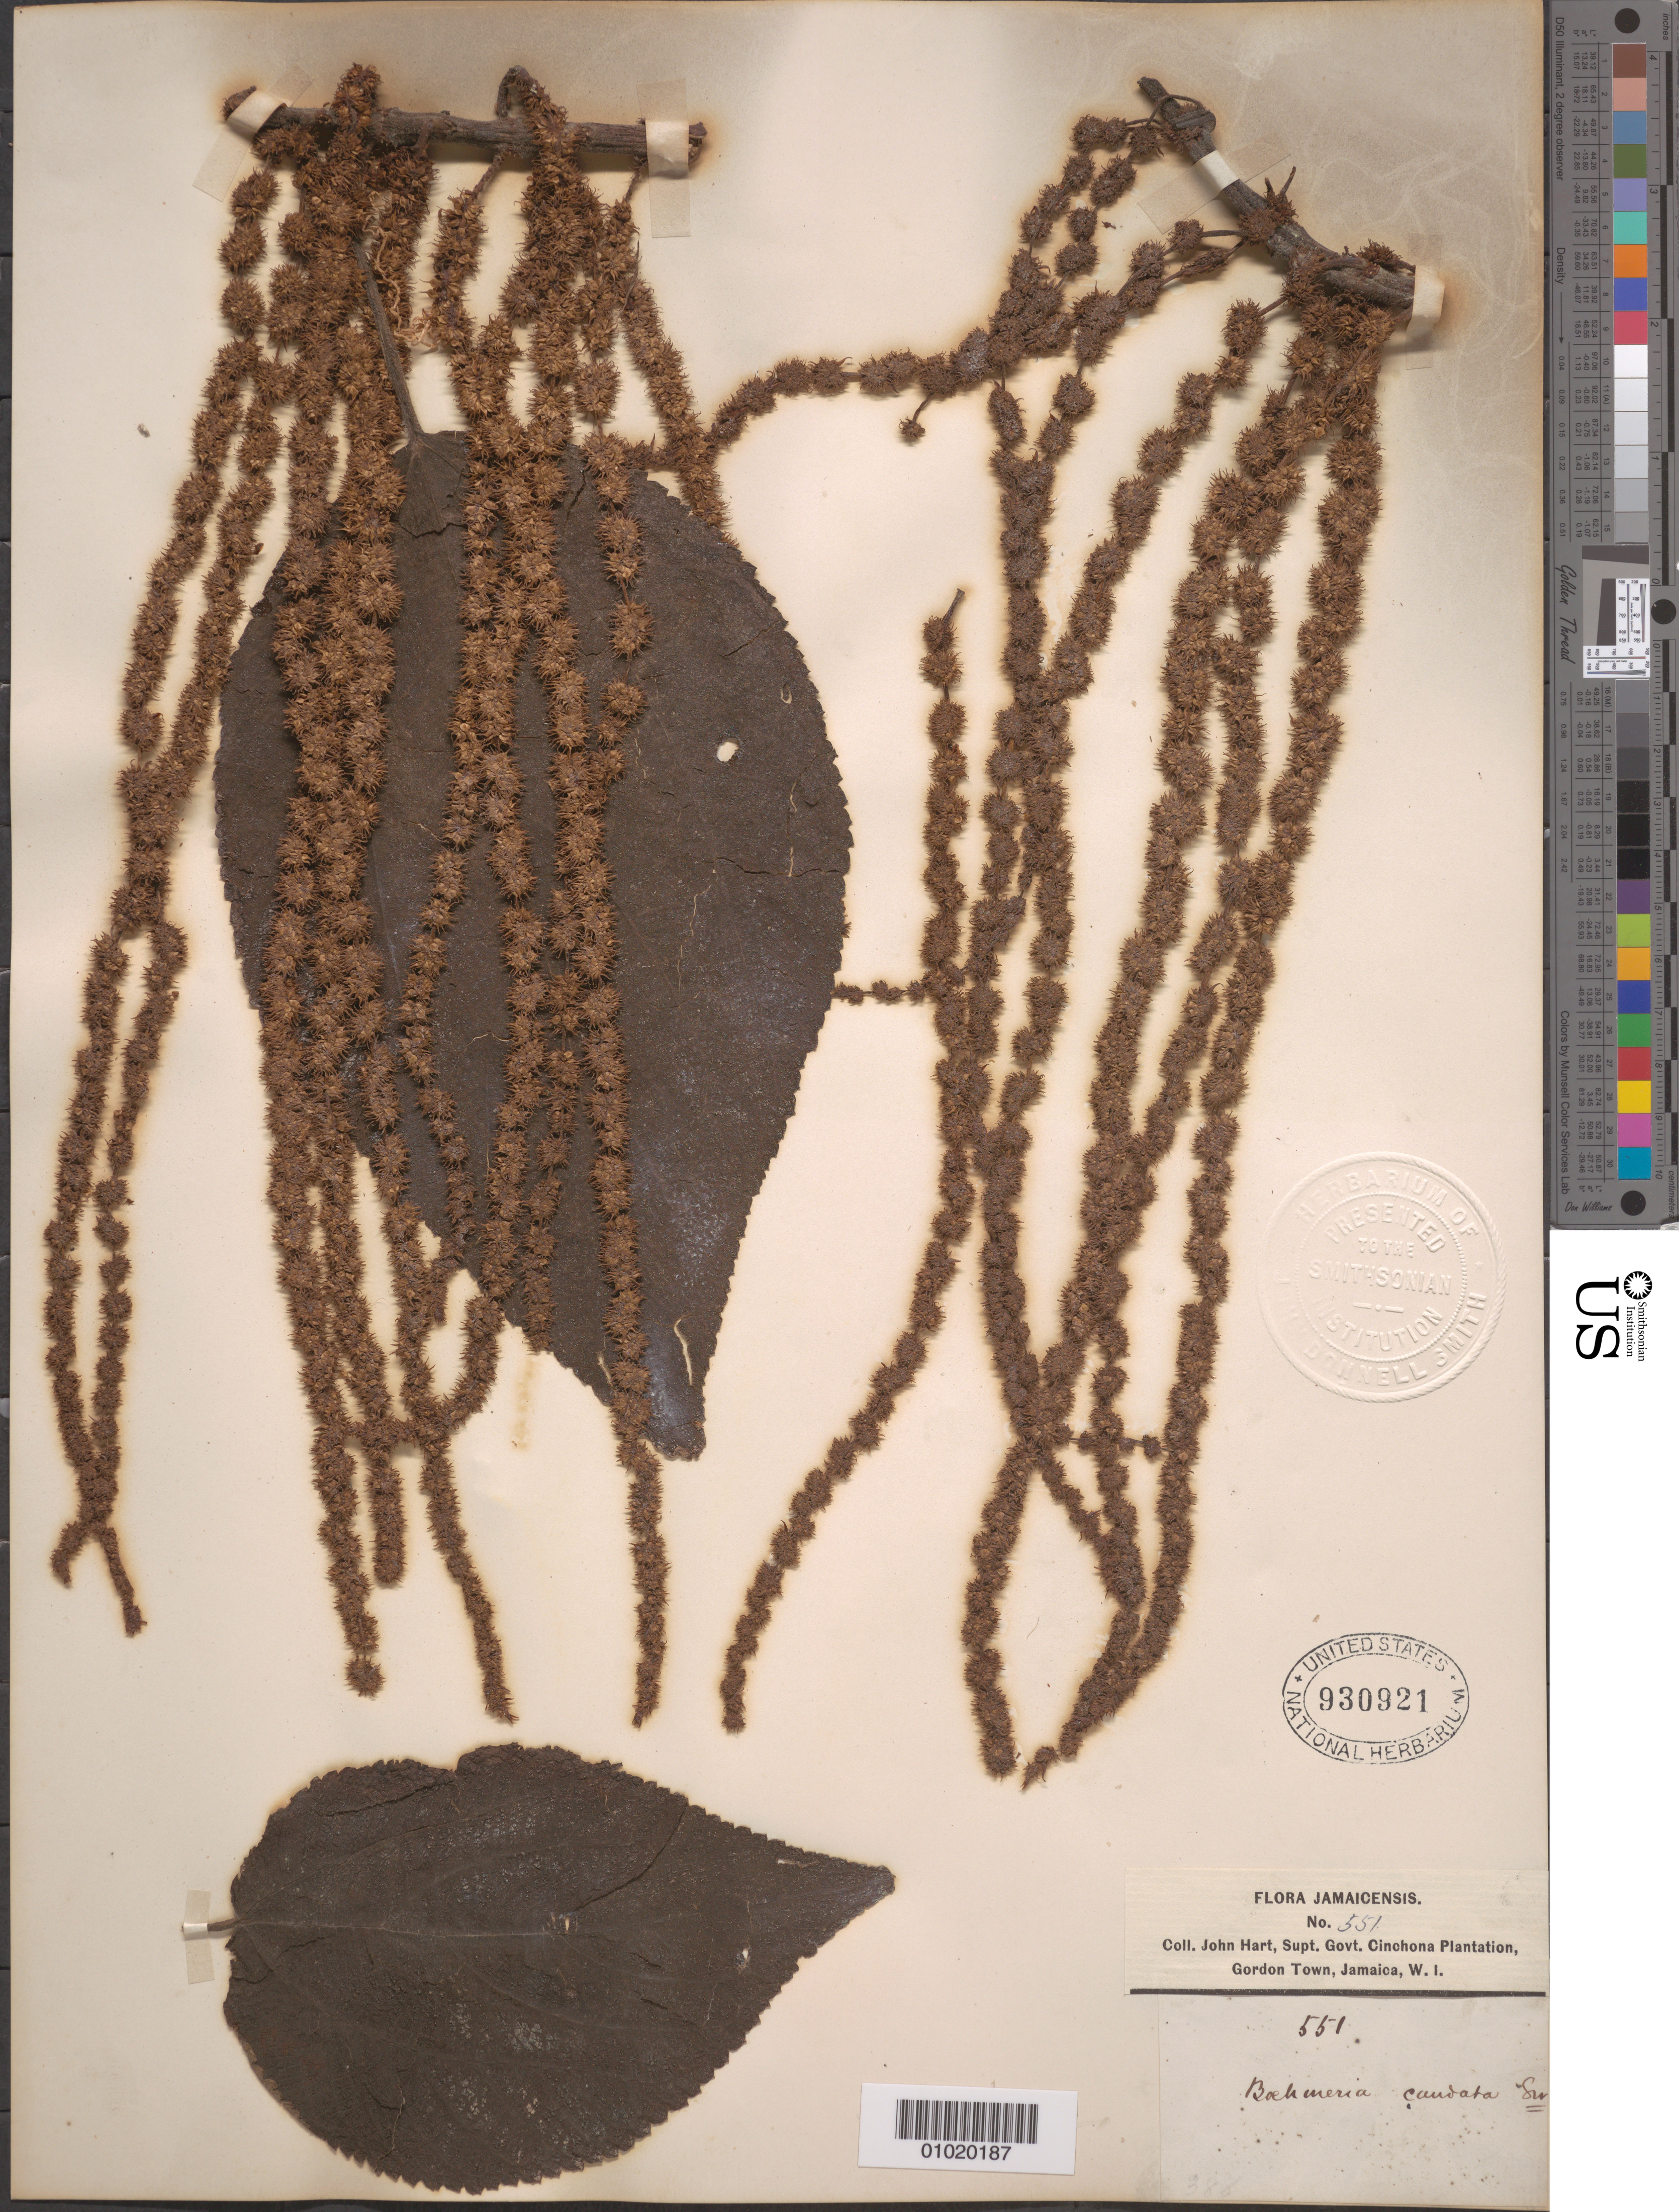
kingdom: Plantae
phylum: Tracheophyta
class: Magnoliopsida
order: Rosales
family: Urticaceae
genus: Boehmeria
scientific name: Boehmeria caudata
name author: Sw.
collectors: J. Hart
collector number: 551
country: Jamaica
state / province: Saint Andrew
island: Jamaica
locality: Gordon Town, Jamaica. Cinchona Plantation.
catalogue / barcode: US 930921